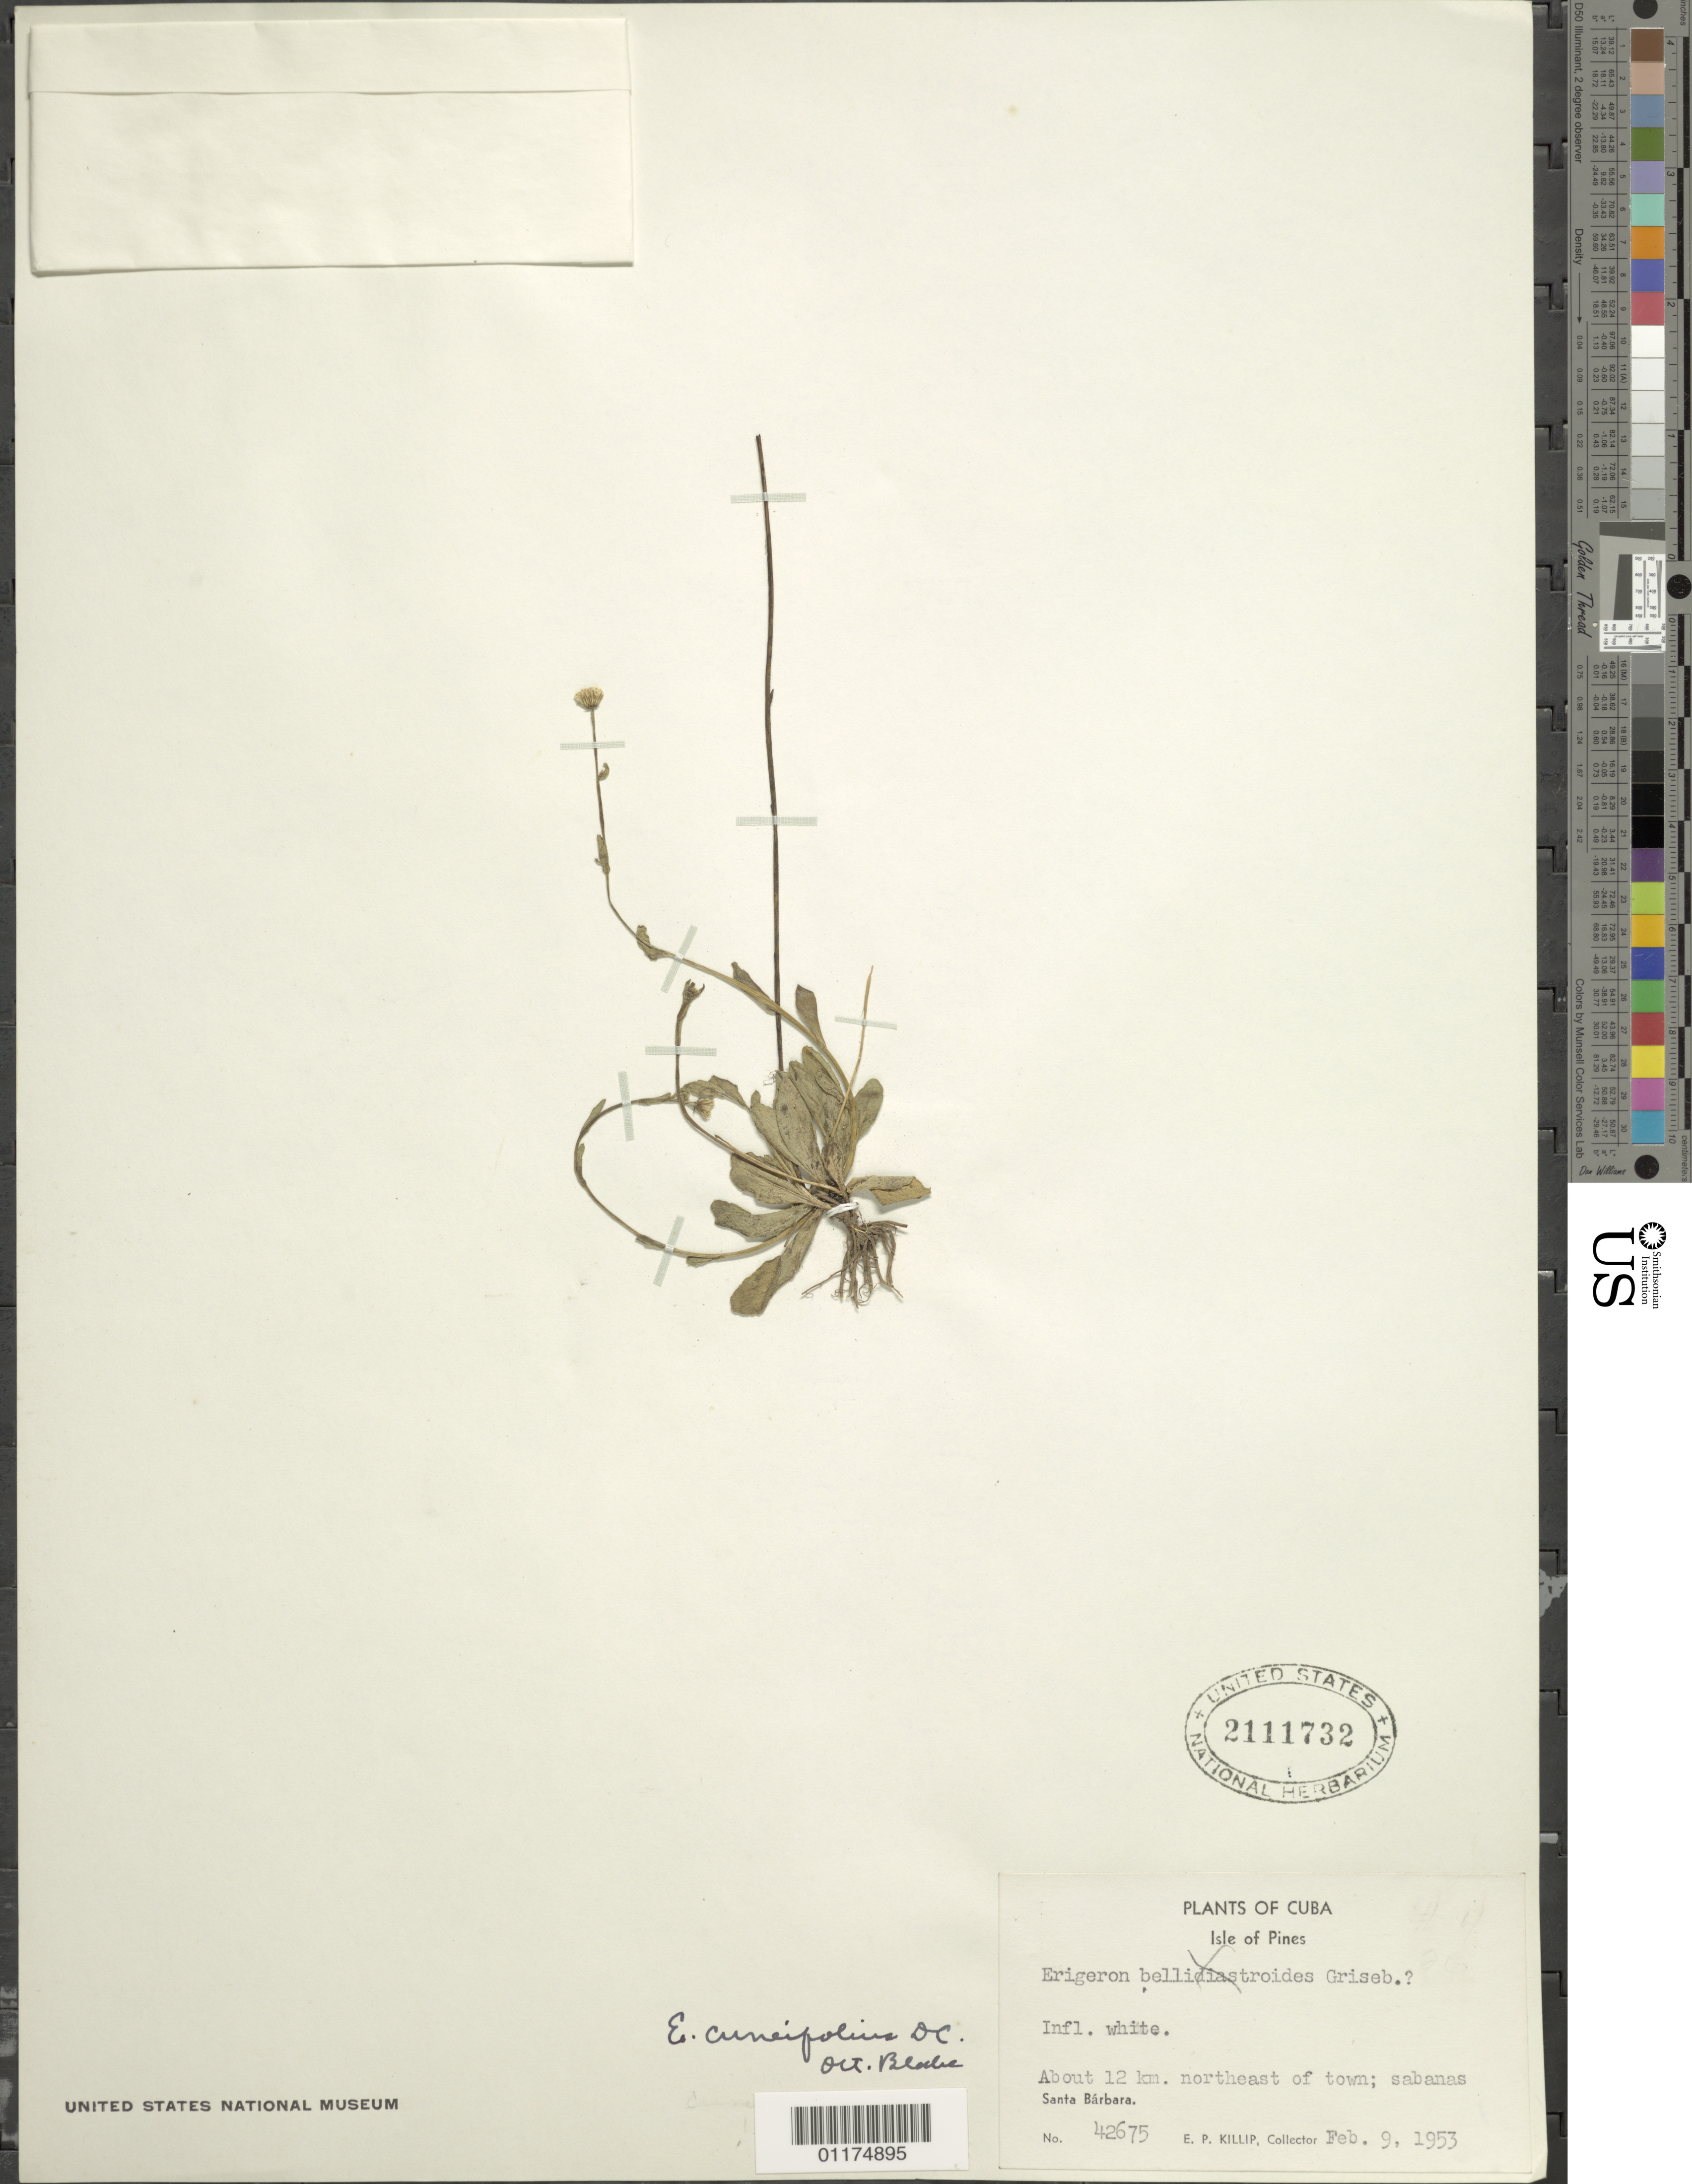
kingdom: Plantae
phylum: Tracheophyta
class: Magnoliopsida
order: Asterales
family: Asteraceae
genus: Erigeron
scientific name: Erigeron cuneifolius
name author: DC.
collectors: E. P. Killip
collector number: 42675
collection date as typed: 09 Feb 1953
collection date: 1953-02-09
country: Cuba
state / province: Isla de la Juventud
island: Isla de la Juventud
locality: About 12 km. northest of town; sabanas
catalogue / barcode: US 2111732